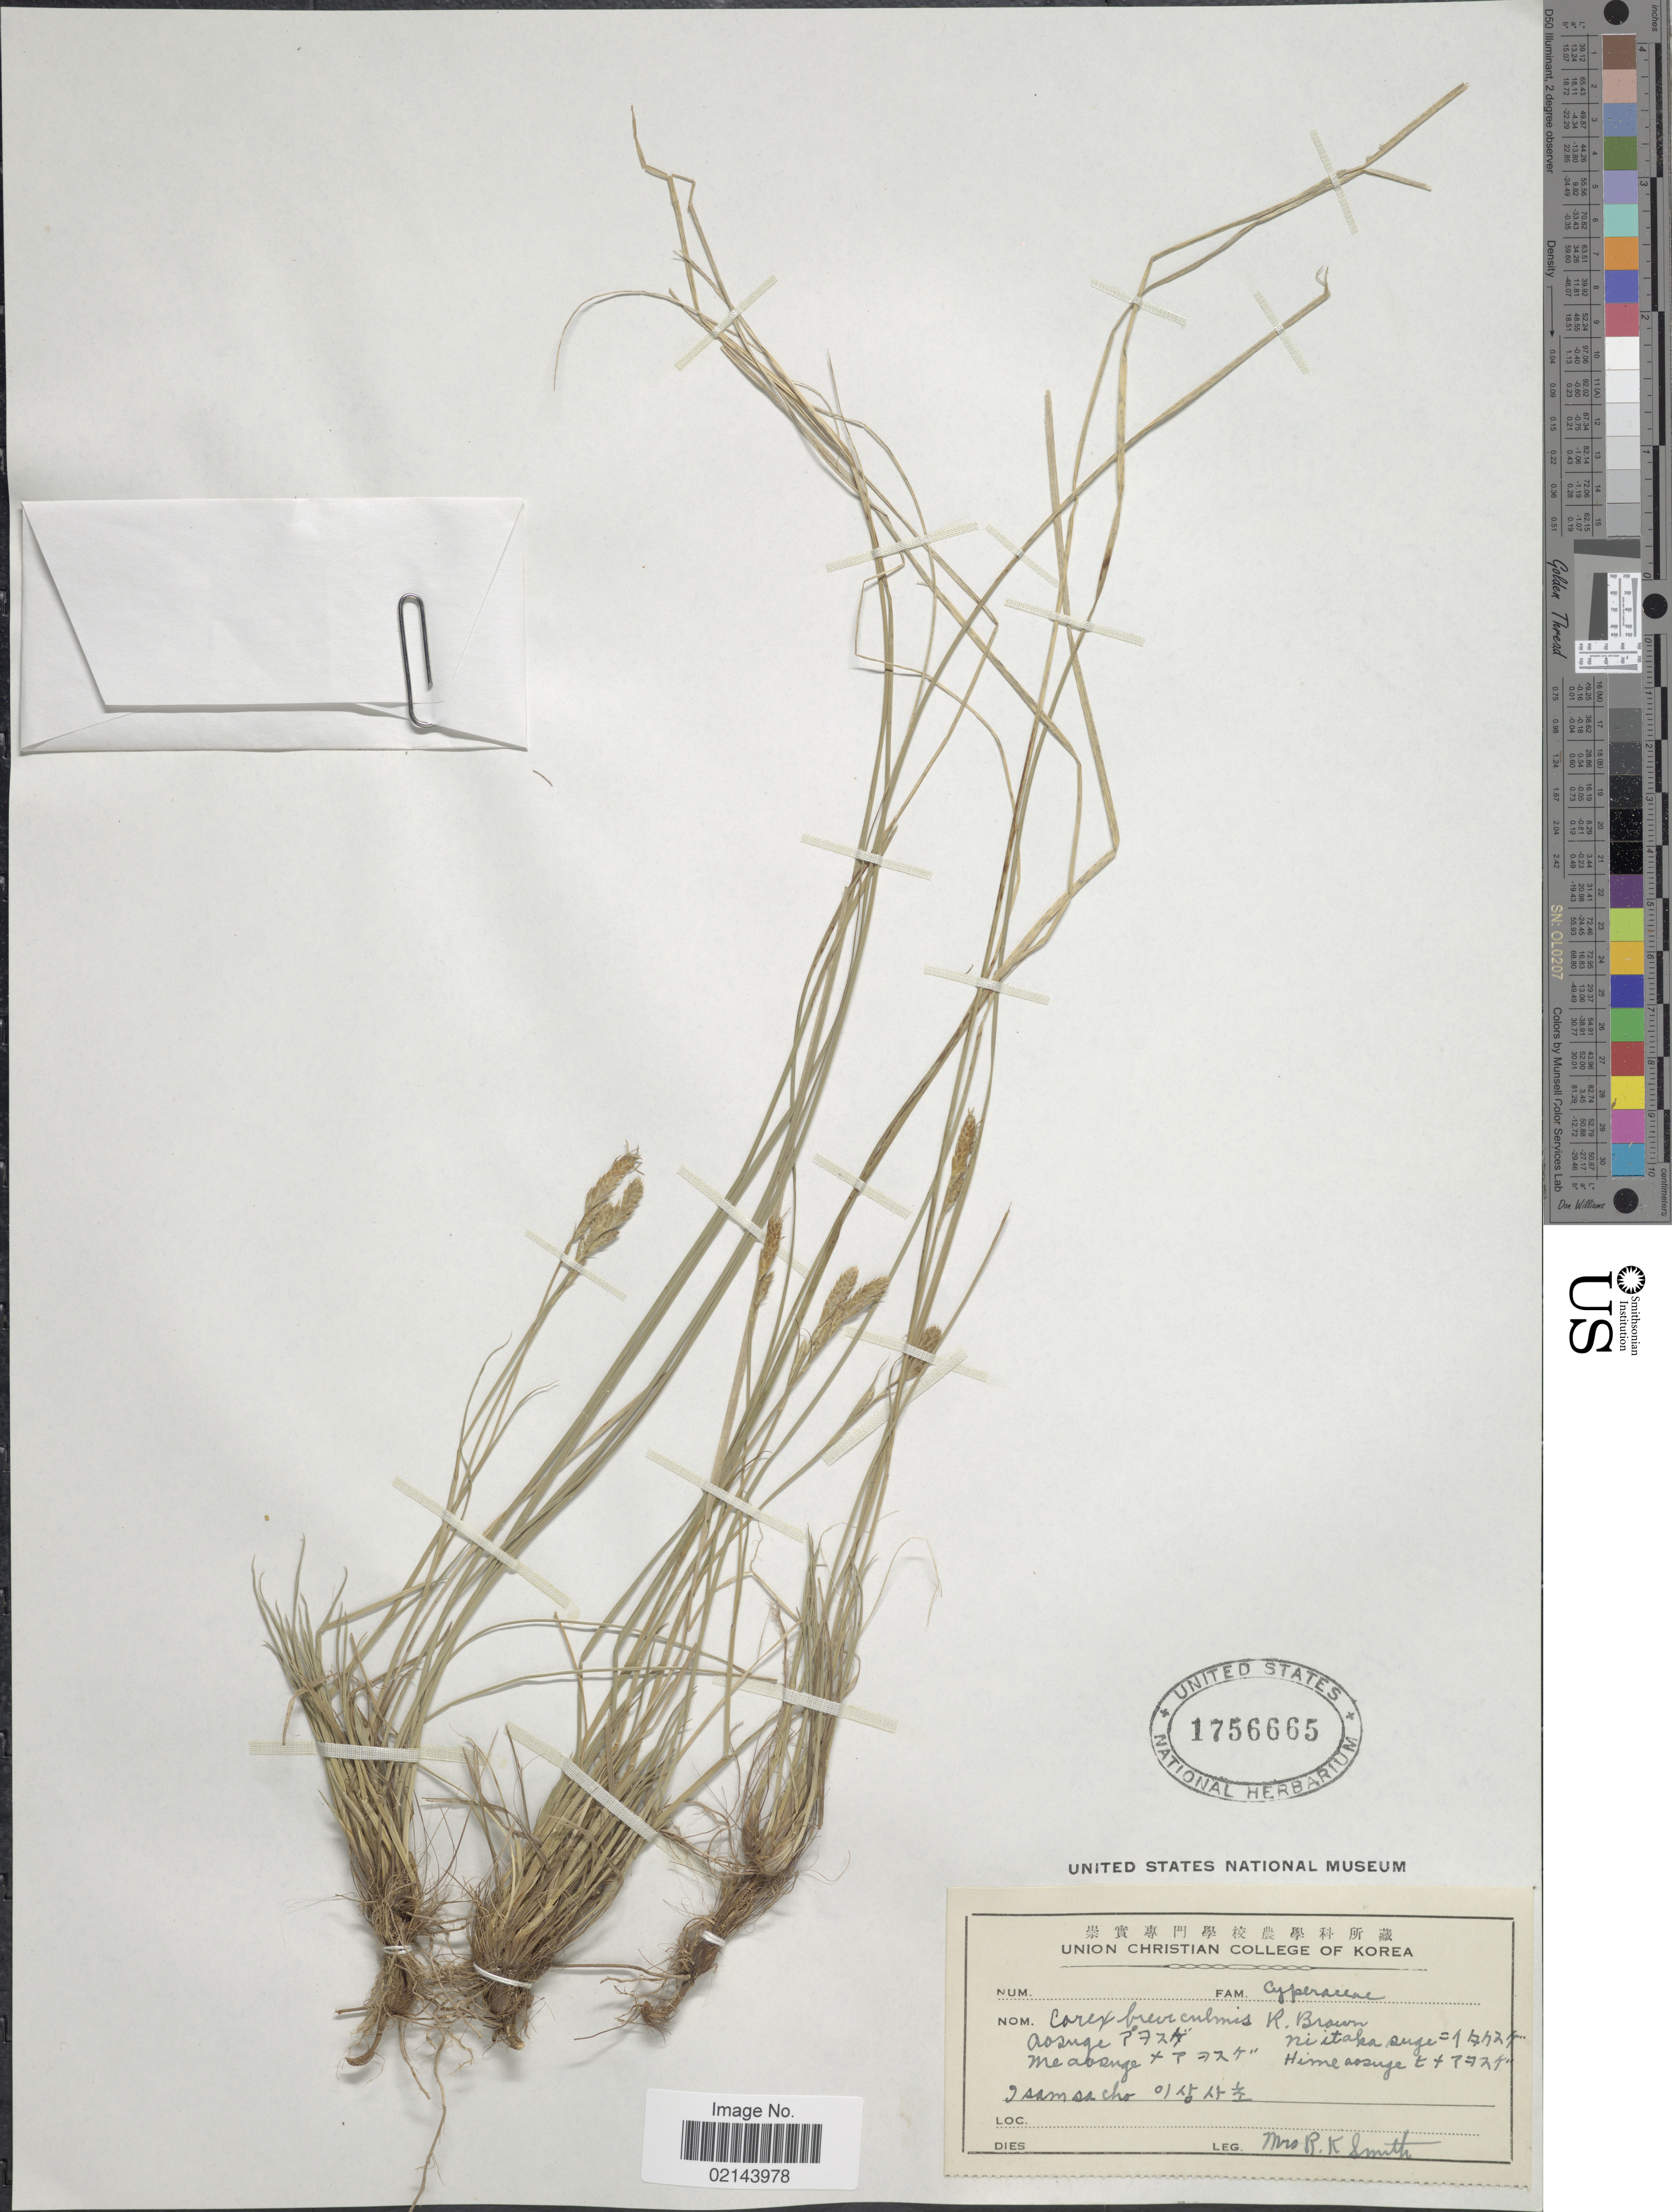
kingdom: Plantae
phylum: Tracheophyta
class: Liliopsida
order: Poales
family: Cyperaceae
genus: Carex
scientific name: Carex breviculmis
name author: R. Br.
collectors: Mrs. R. K. Smith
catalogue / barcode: US 1756665